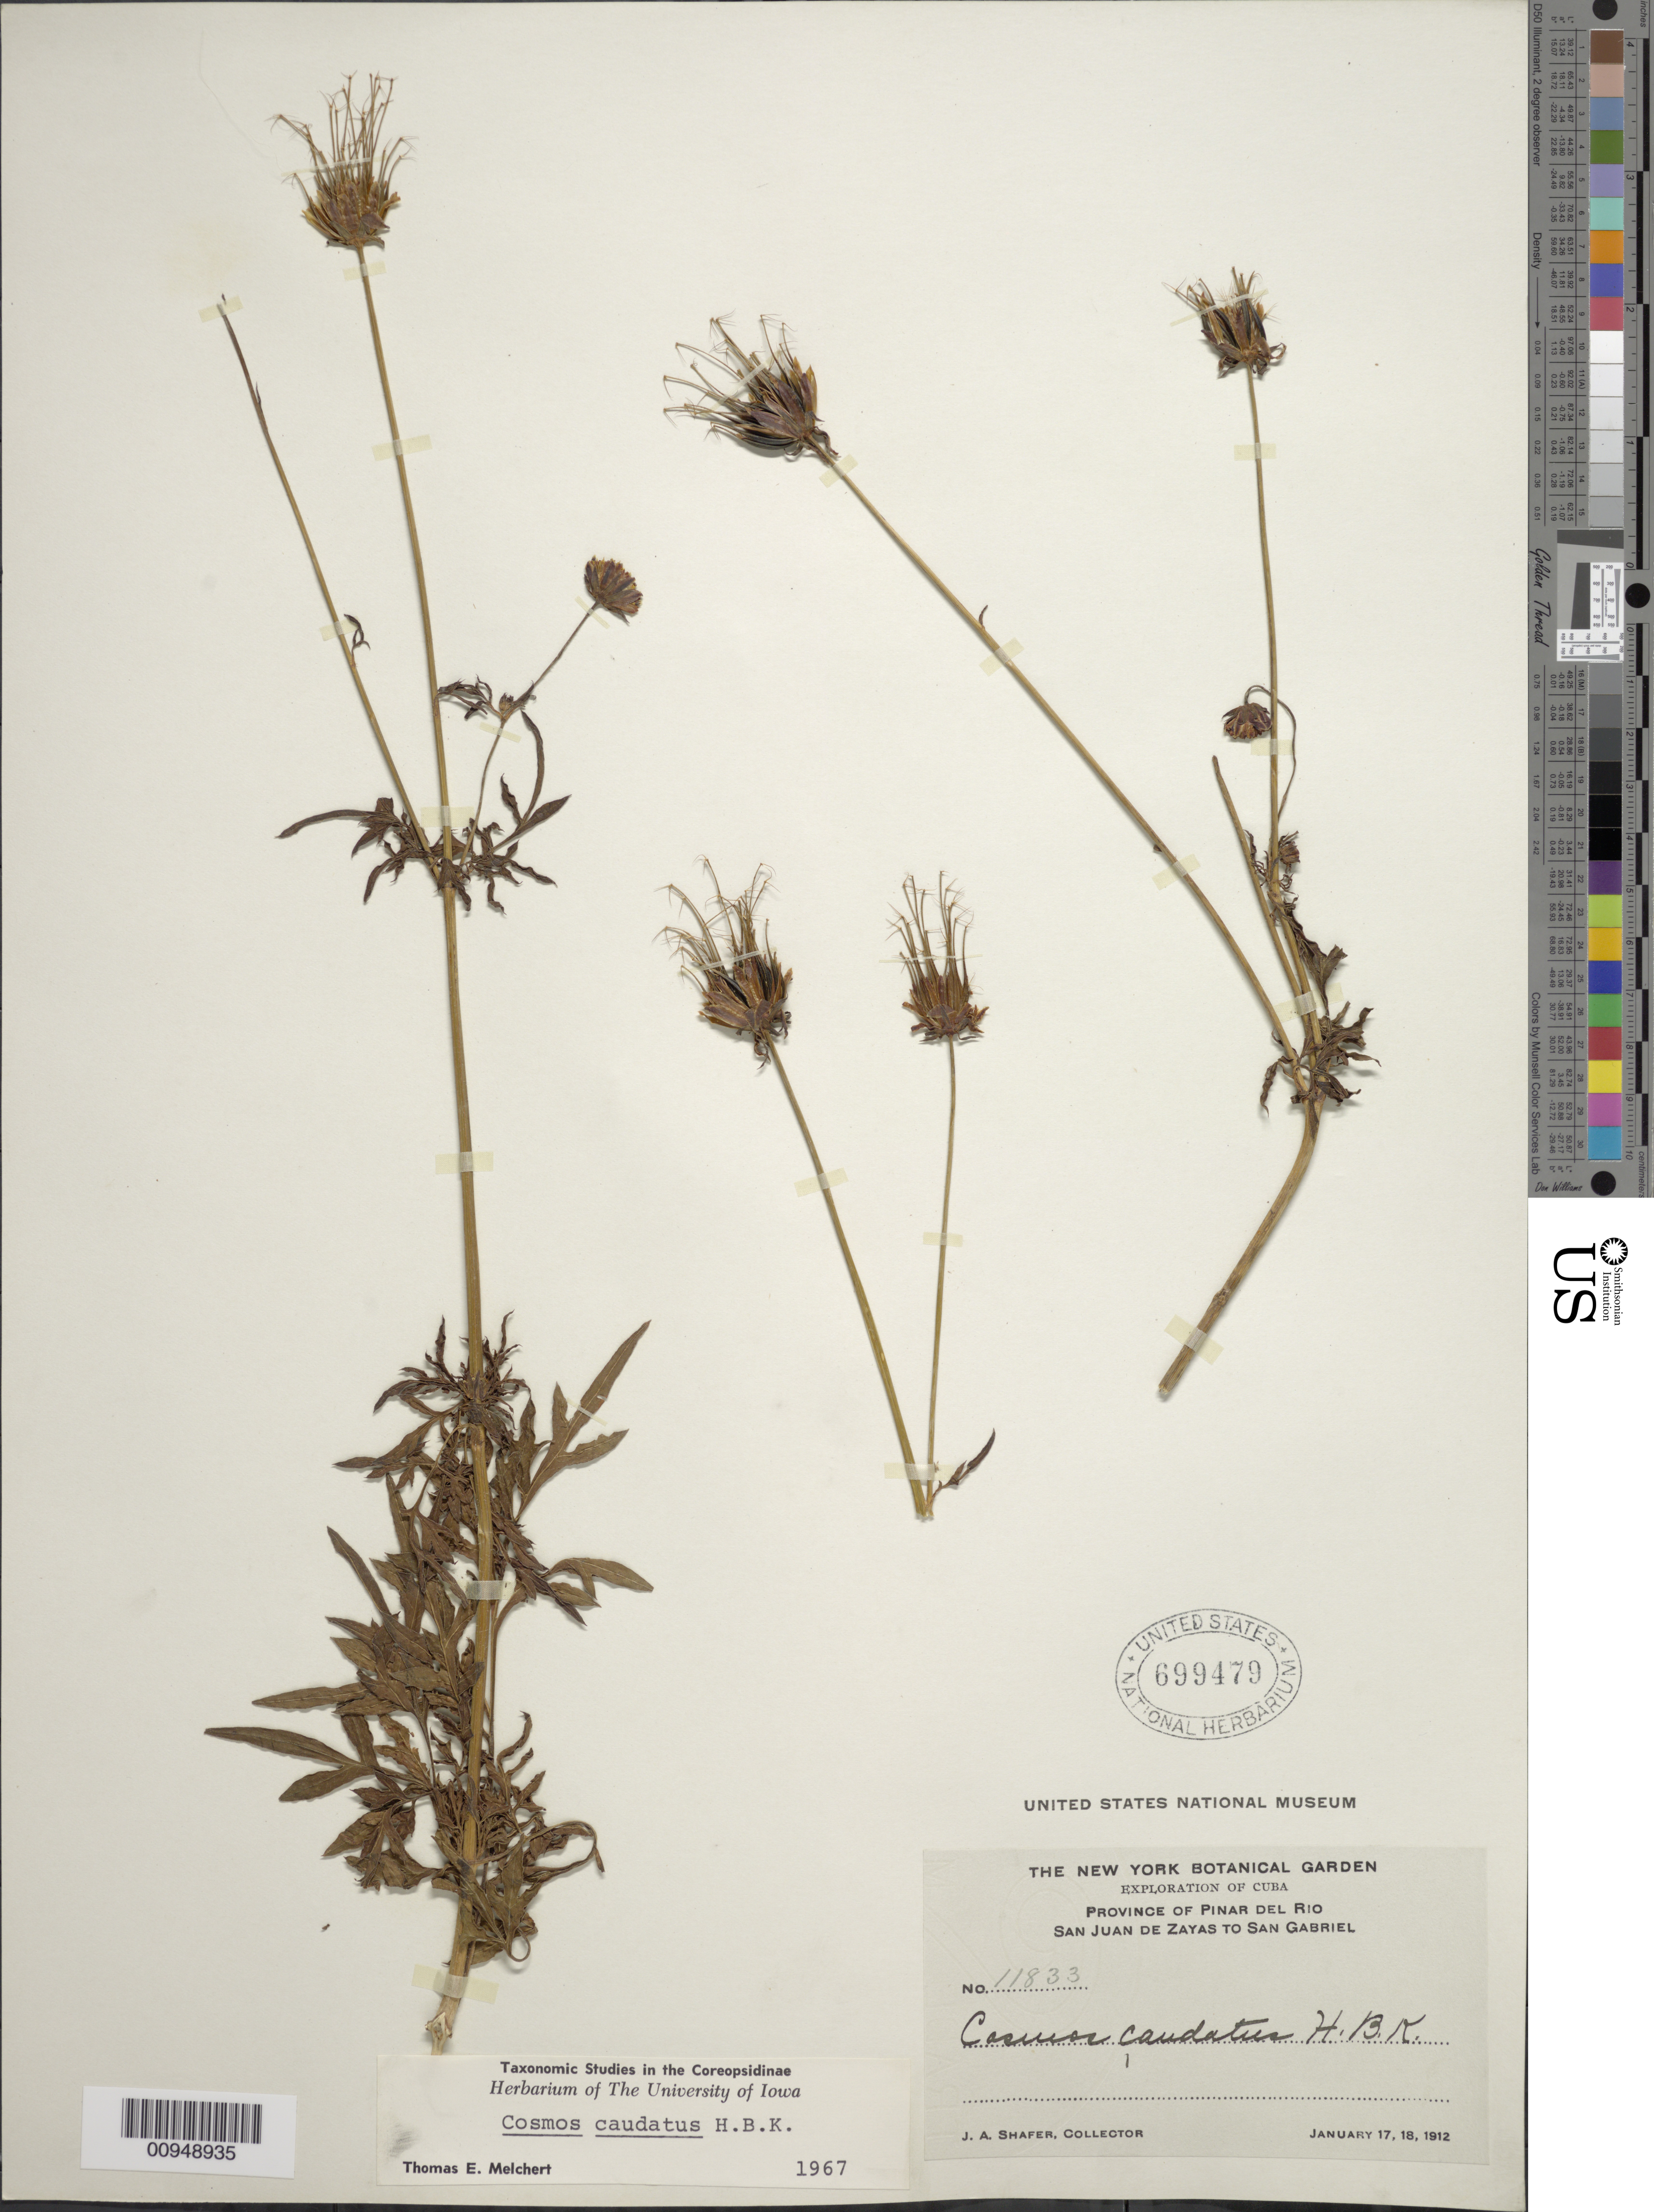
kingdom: Plantae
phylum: Tracheophyta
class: Magnoliopsida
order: Asterales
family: Asteraceae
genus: Cosmos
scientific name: Cosmos caudatus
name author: Kunth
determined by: Melchert, T. E.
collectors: J. A. Shafer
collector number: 11833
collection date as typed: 17 Jan 1912 to 18 Jan 1912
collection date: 1912-01-17/1912-01-18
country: Cuba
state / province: Pinar del Rio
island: Cuba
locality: San Juan de Zayas to San Gabriel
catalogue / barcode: US 699479